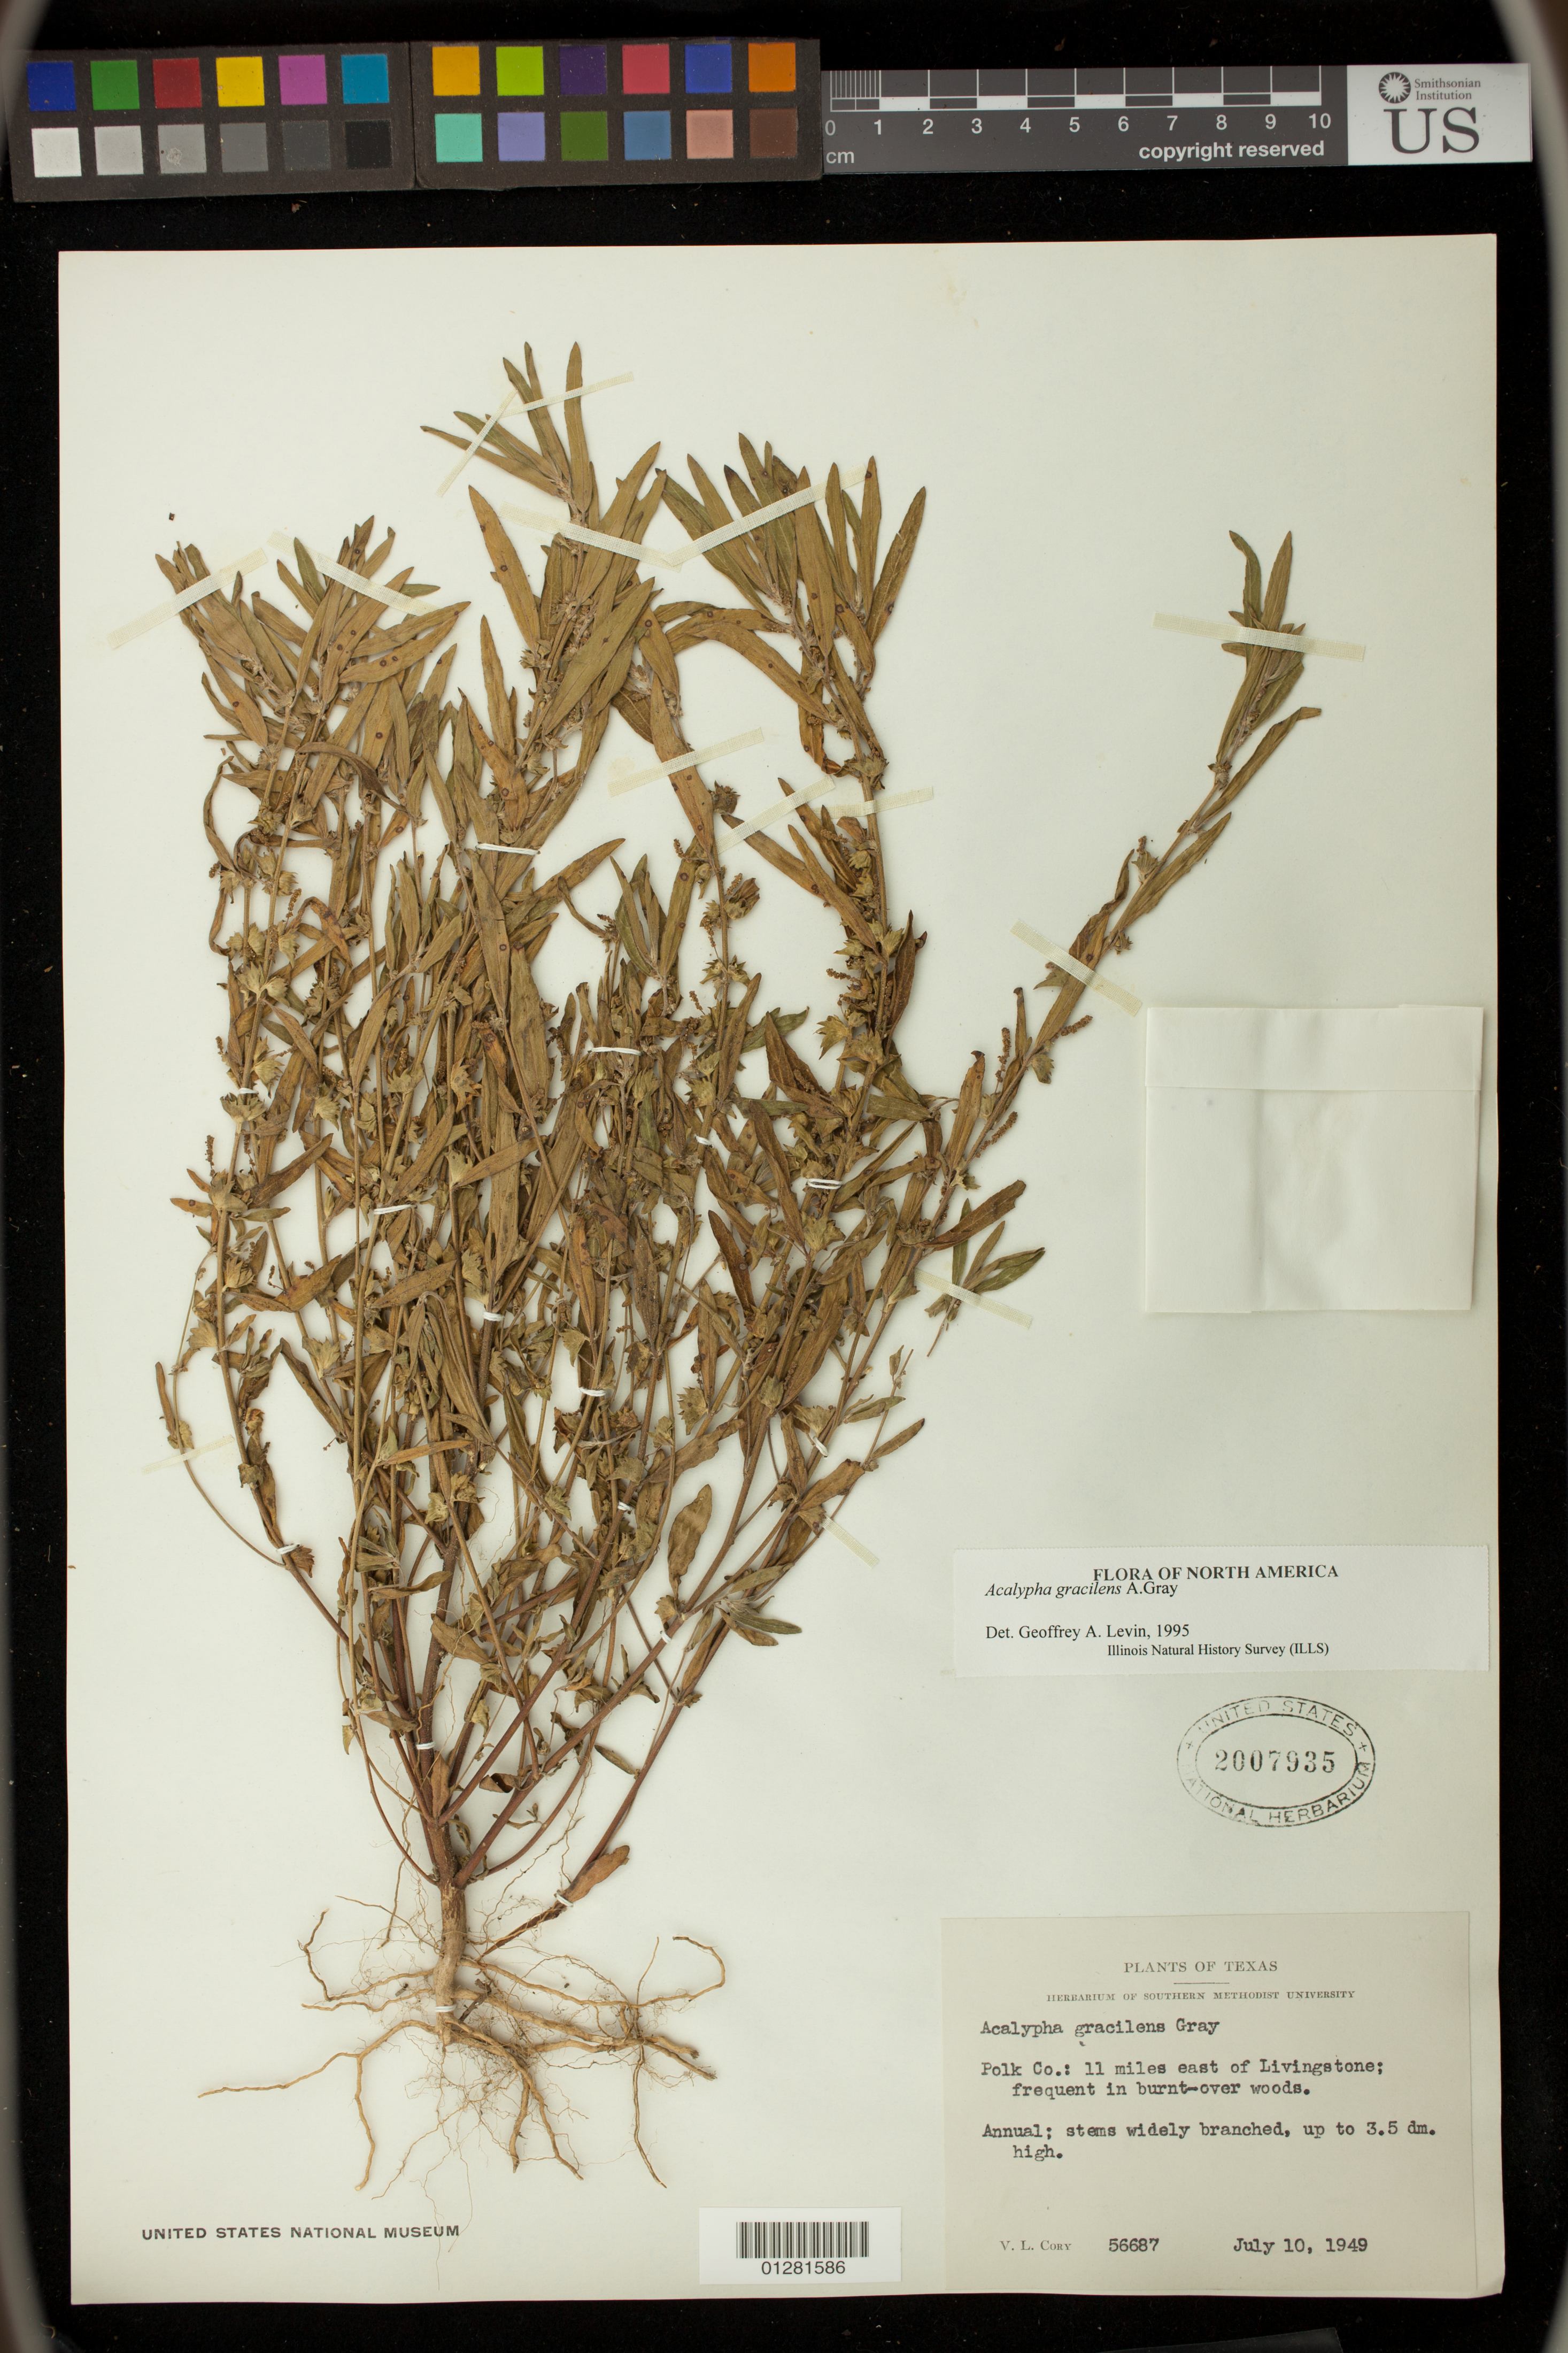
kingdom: Plantae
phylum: Tracheophyta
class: Magnoliopsida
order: Malpighiales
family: Euphorbiaceae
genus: Acalypha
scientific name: Acalypha gracilens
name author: A. Gray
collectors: V. Cory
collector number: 56687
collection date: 1949-07-10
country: United States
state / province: Texas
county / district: Polk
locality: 11 miles east of Livingston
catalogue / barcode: US 2007935